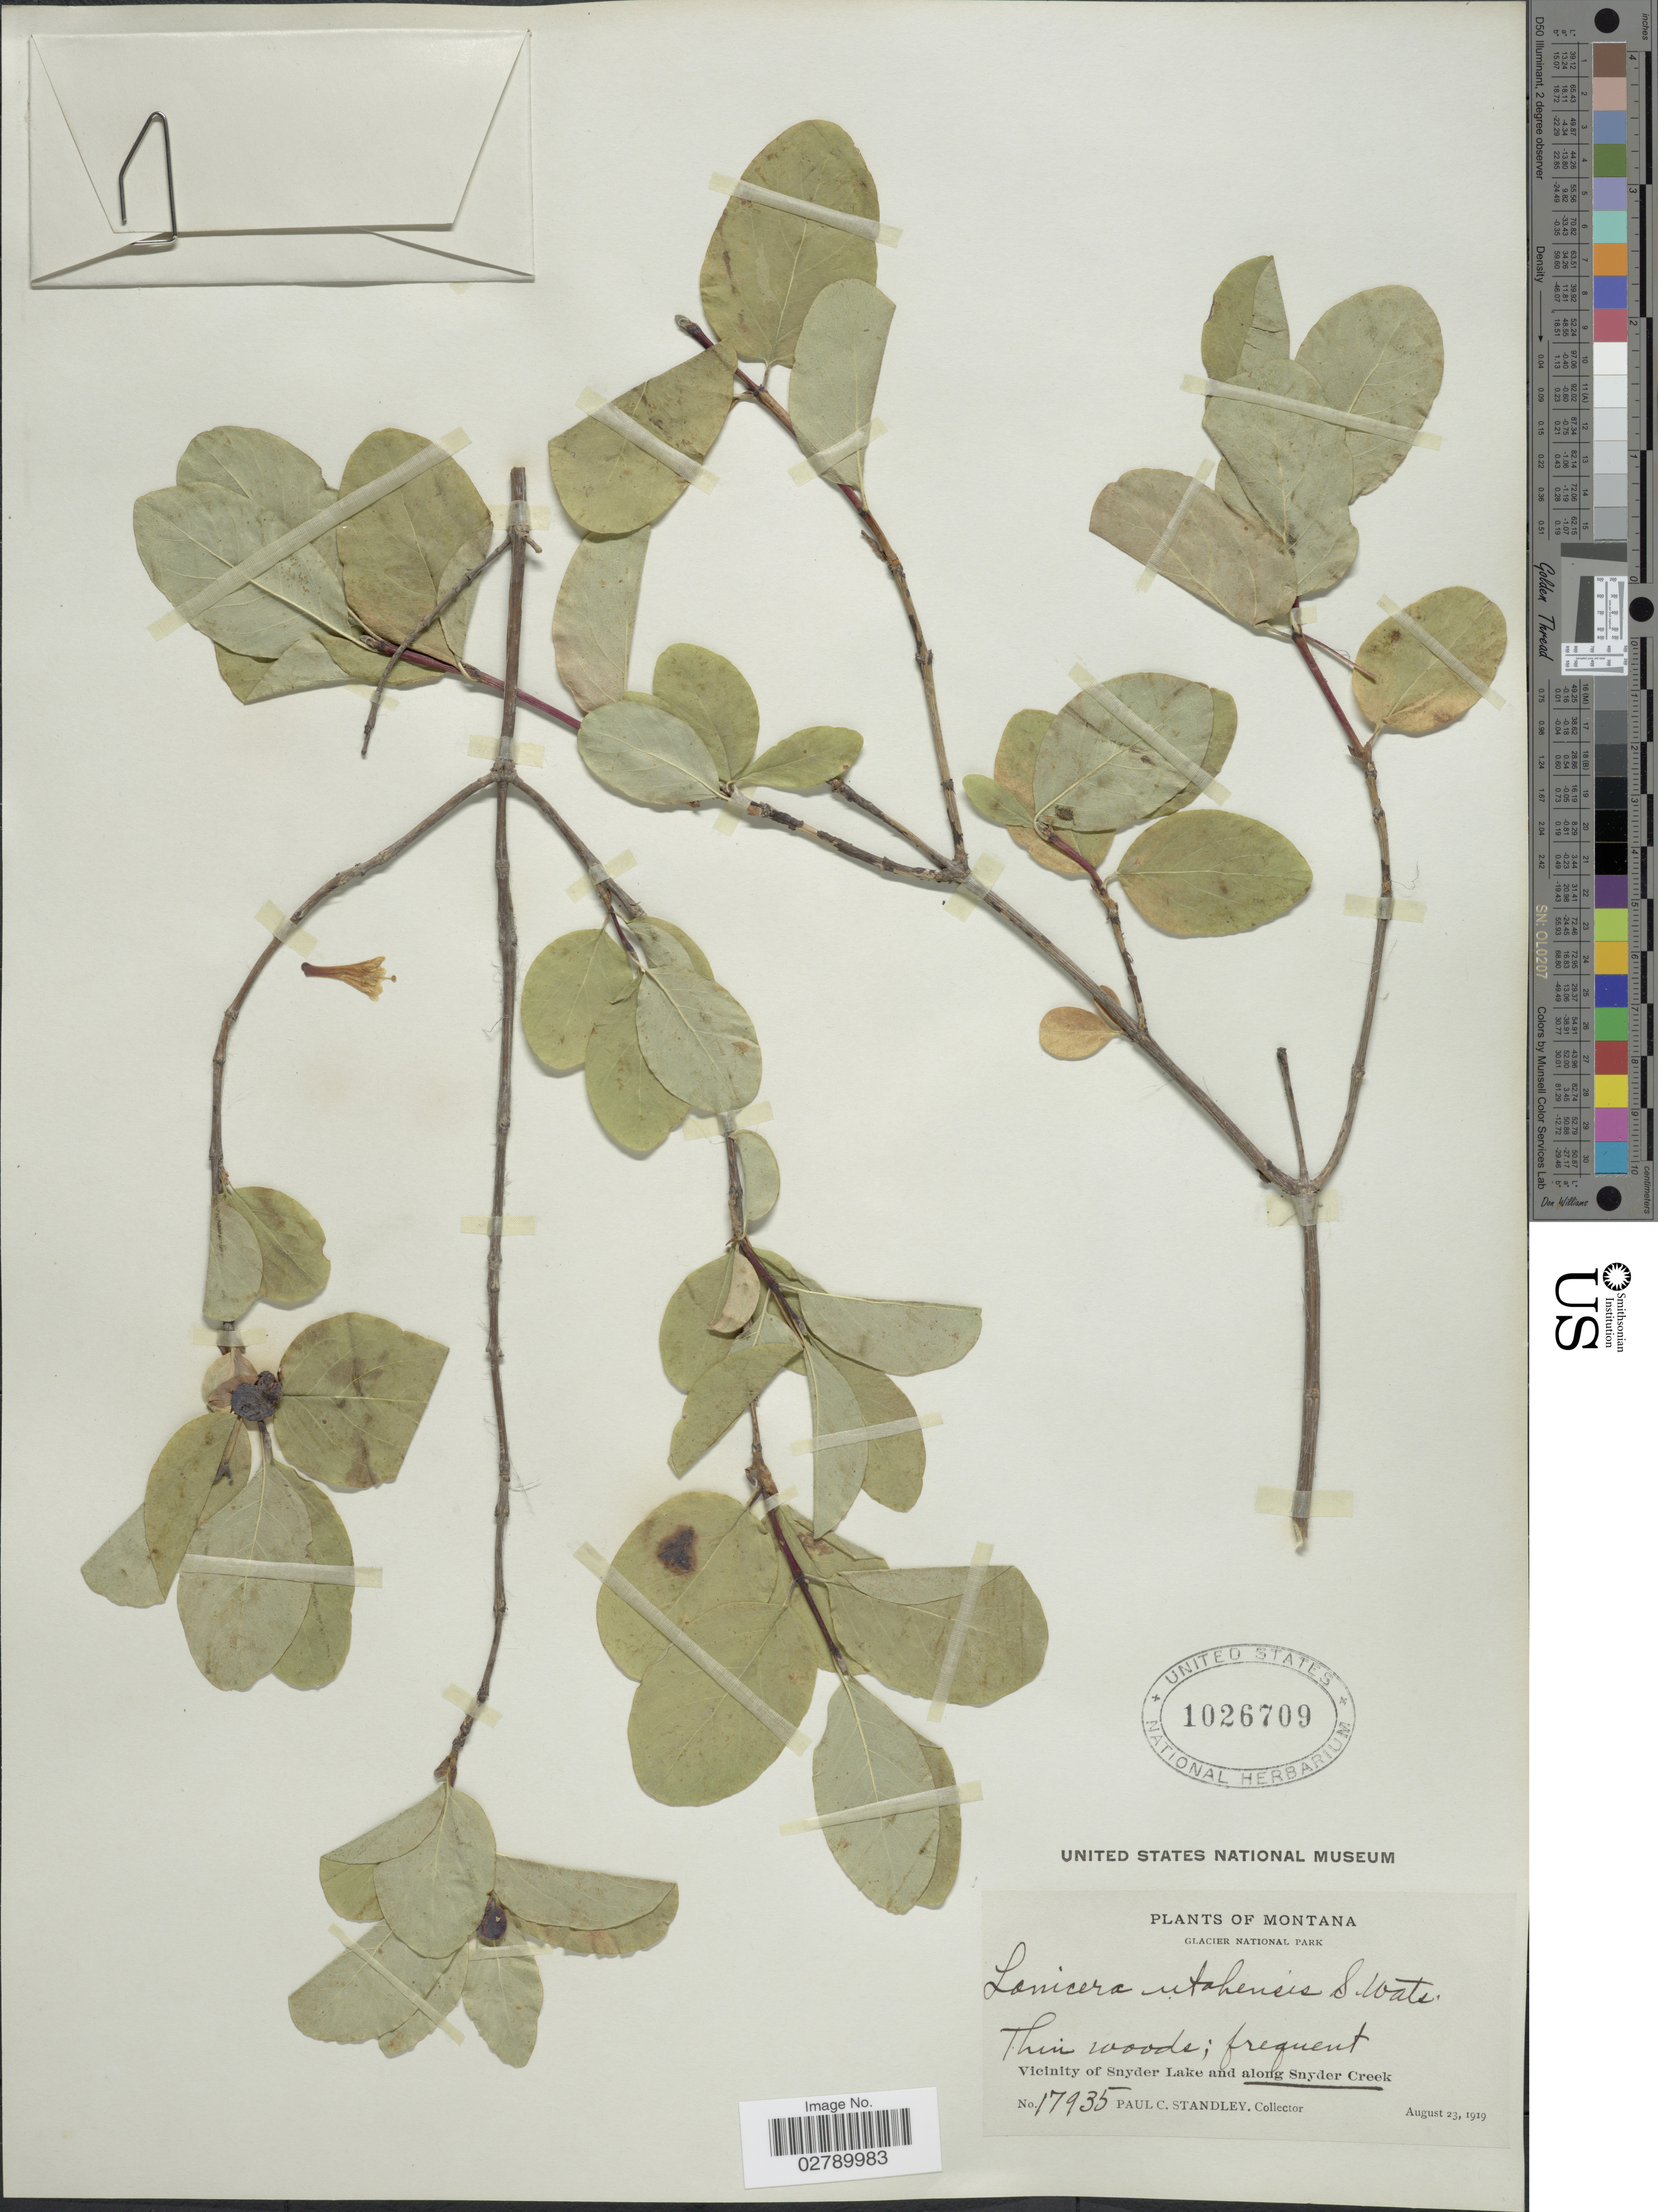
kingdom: Plantae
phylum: Tracheophyta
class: Magnoliopsida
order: Dipsacales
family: Caprifoliaceae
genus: Lonicera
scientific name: Lonicera utahensis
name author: S. Watson in C. King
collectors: P. C. Standley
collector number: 17935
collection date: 1919-08-23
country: United States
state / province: Montana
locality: Glacier National Park. Vicinity of Snyder Lake and along Snyder Creek.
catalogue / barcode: US 1026709